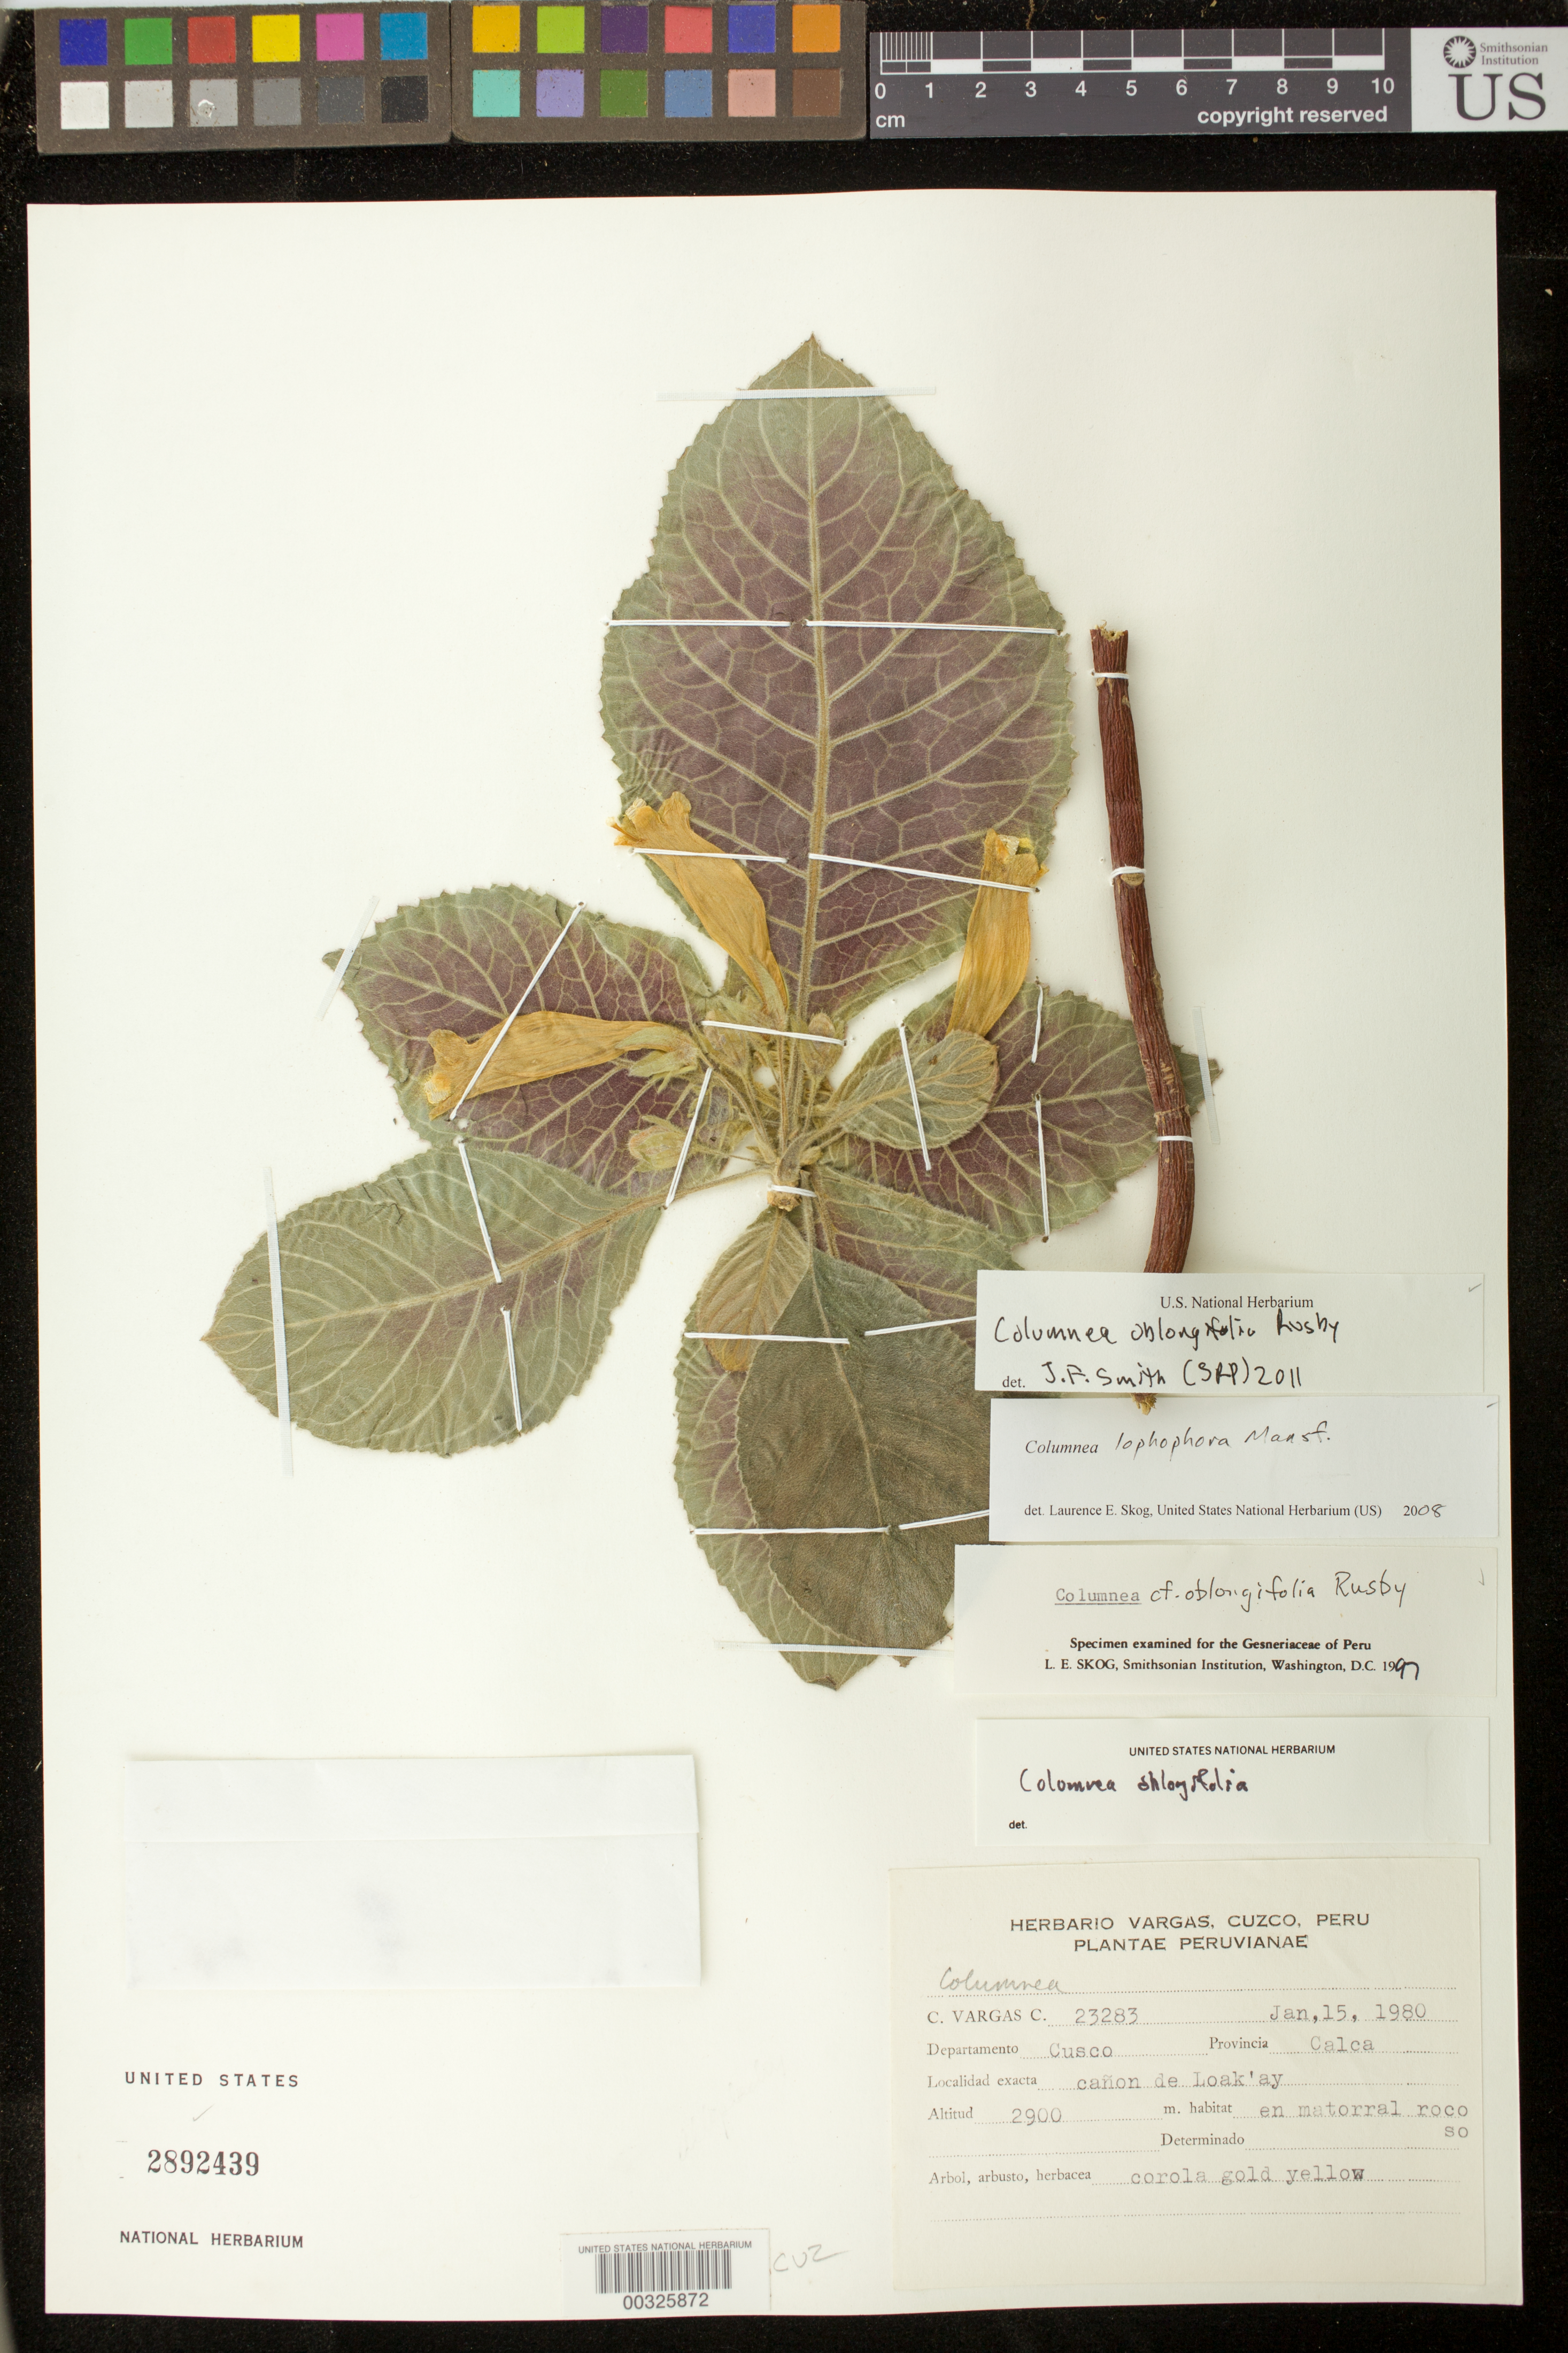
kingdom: Plantae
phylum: Tracheophyta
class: Magnoliopsida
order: Lamiales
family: Gesneriaceae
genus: Columnea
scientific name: Columnea oblongifolia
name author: Rusby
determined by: Smith, J. F.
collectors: C. Vargas C.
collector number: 23283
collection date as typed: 15 Jan 1980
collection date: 1980-01-15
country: Peru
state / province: Cusco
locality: Prov. Calca; cañon de Loak'ay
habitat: En matorral rocoso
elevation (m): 2900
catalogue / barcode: US 2892439